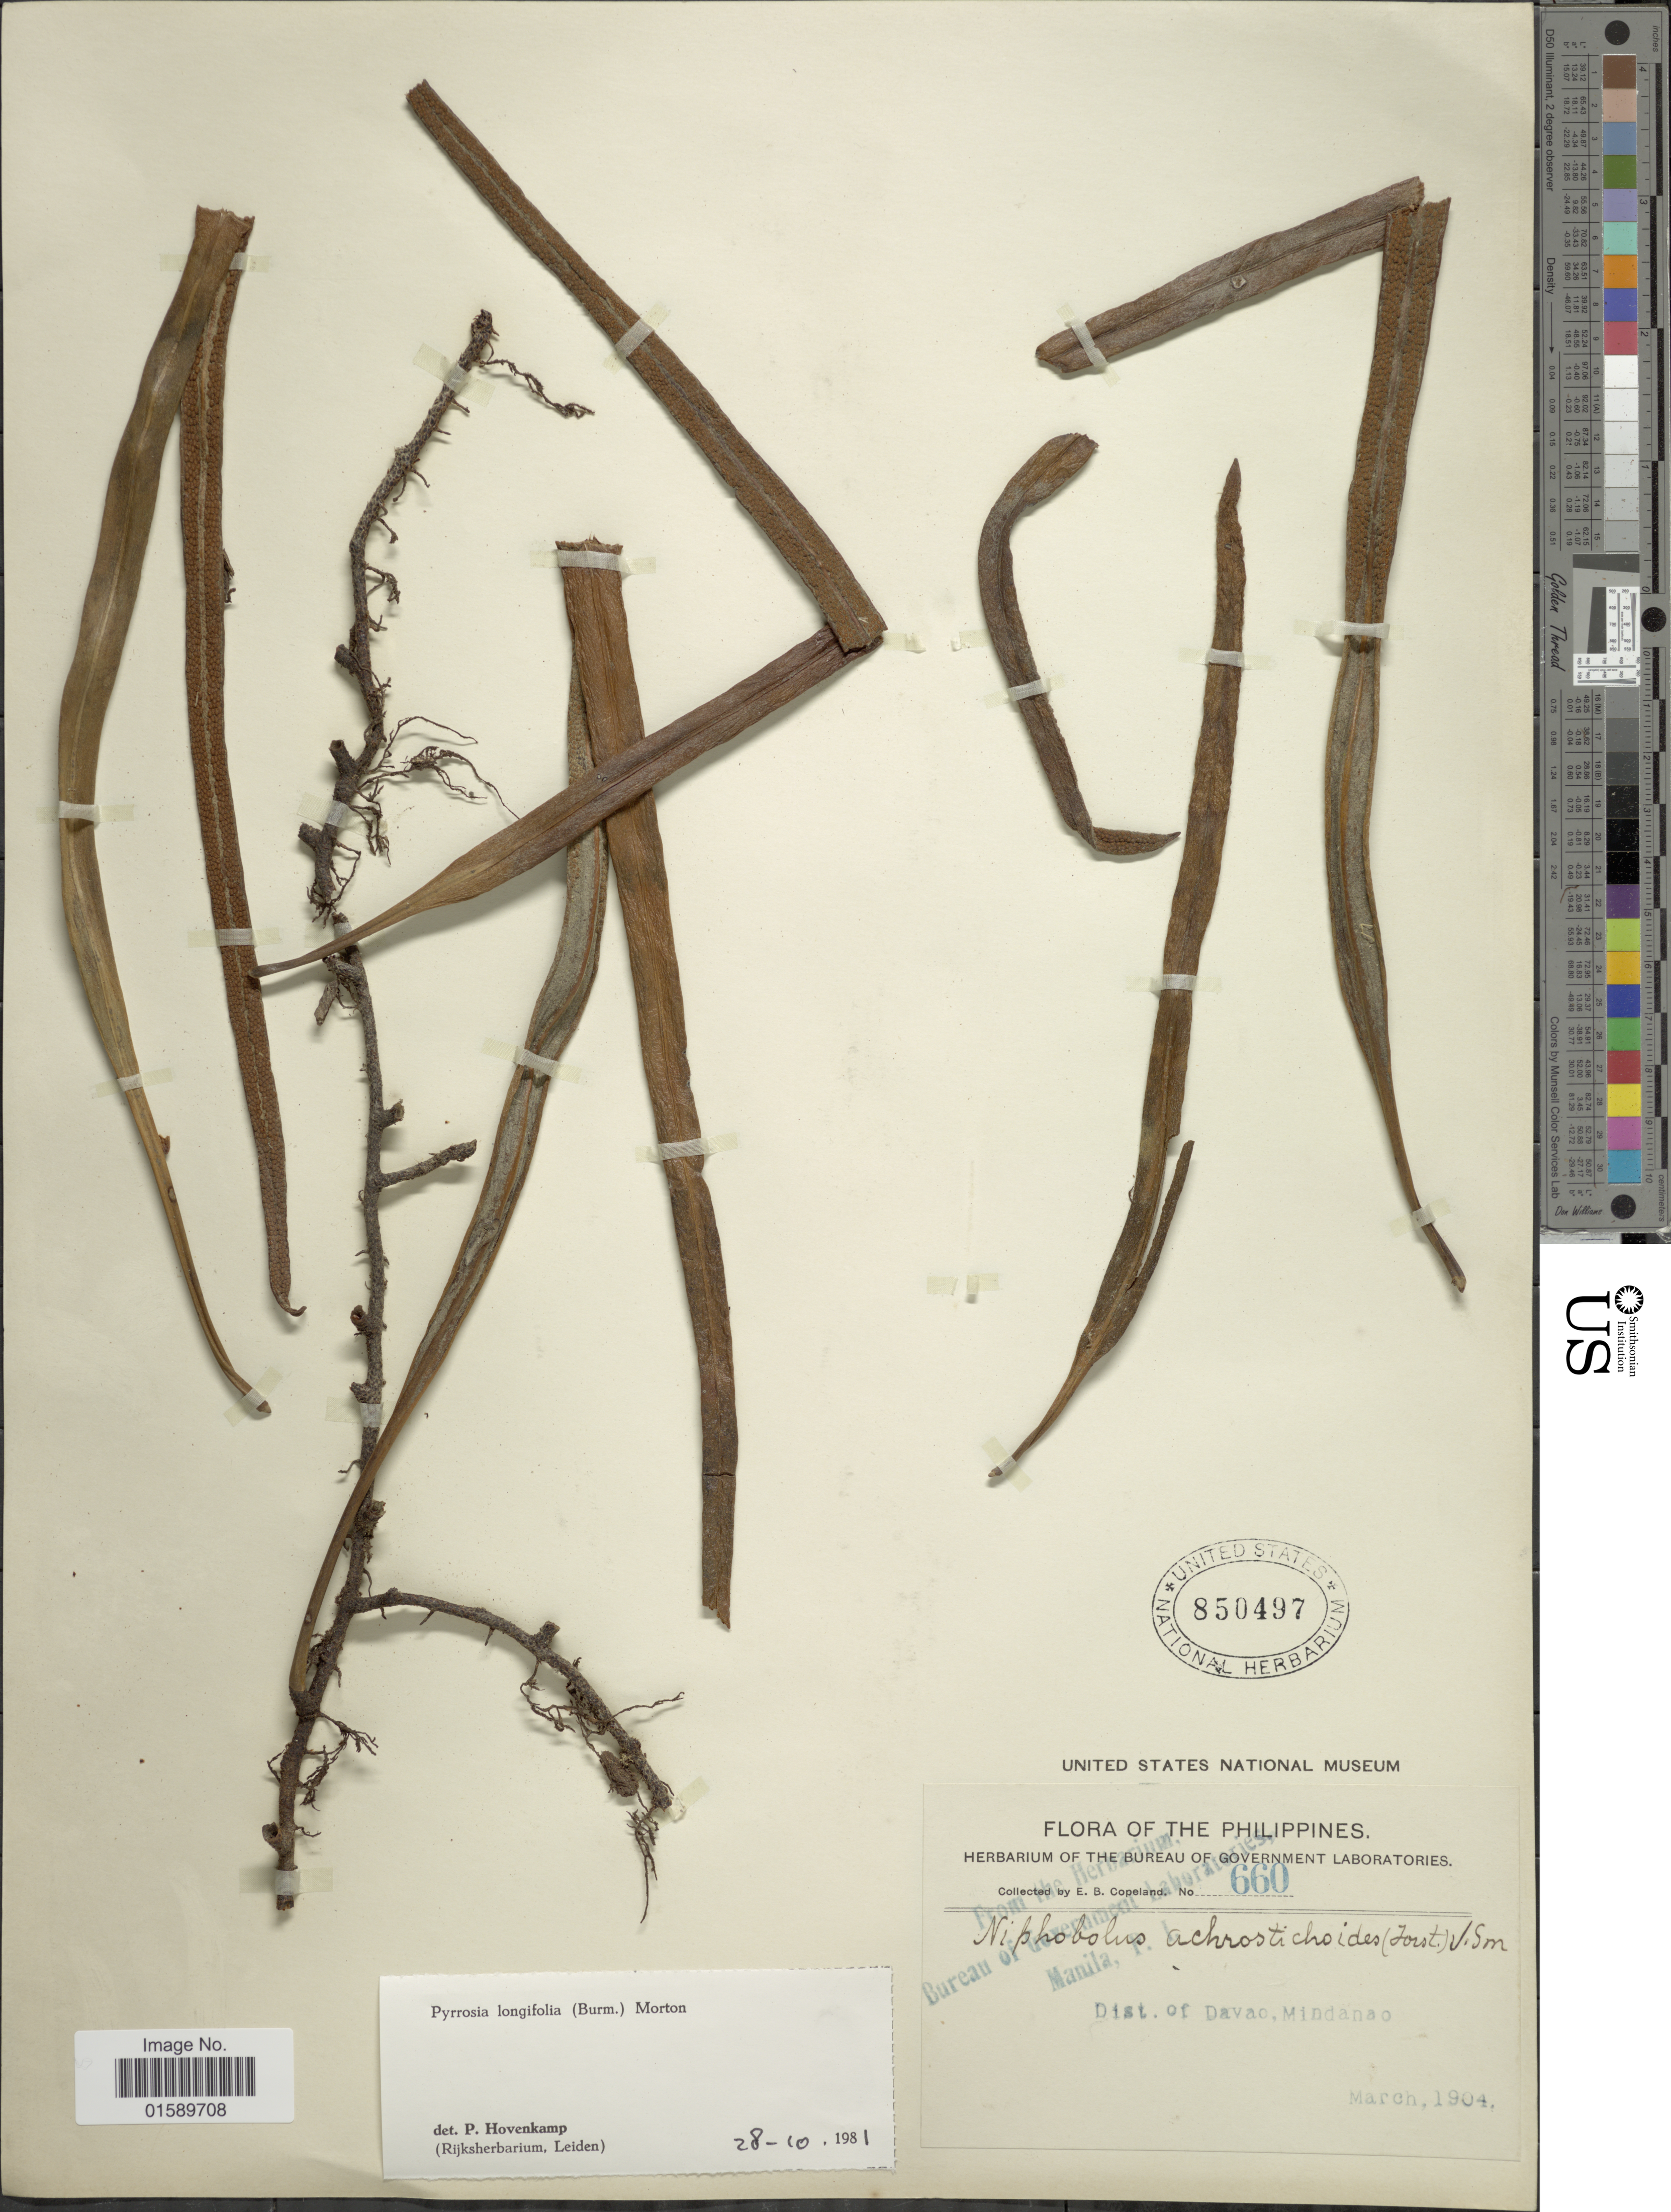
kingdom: Plantae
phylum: Tracheophyta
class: Polypodiopsida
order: Polypodiales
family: Polypodiaceae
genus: Pyrrosia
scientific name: Pyrrosia longifolia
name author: (Burm. f.) C.V. Morton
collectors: E. B. Copeland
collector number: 660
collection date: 1904-03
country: Philippines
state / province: Davao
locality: Dist. of Davao, Mindanao.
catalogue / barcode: US 850497